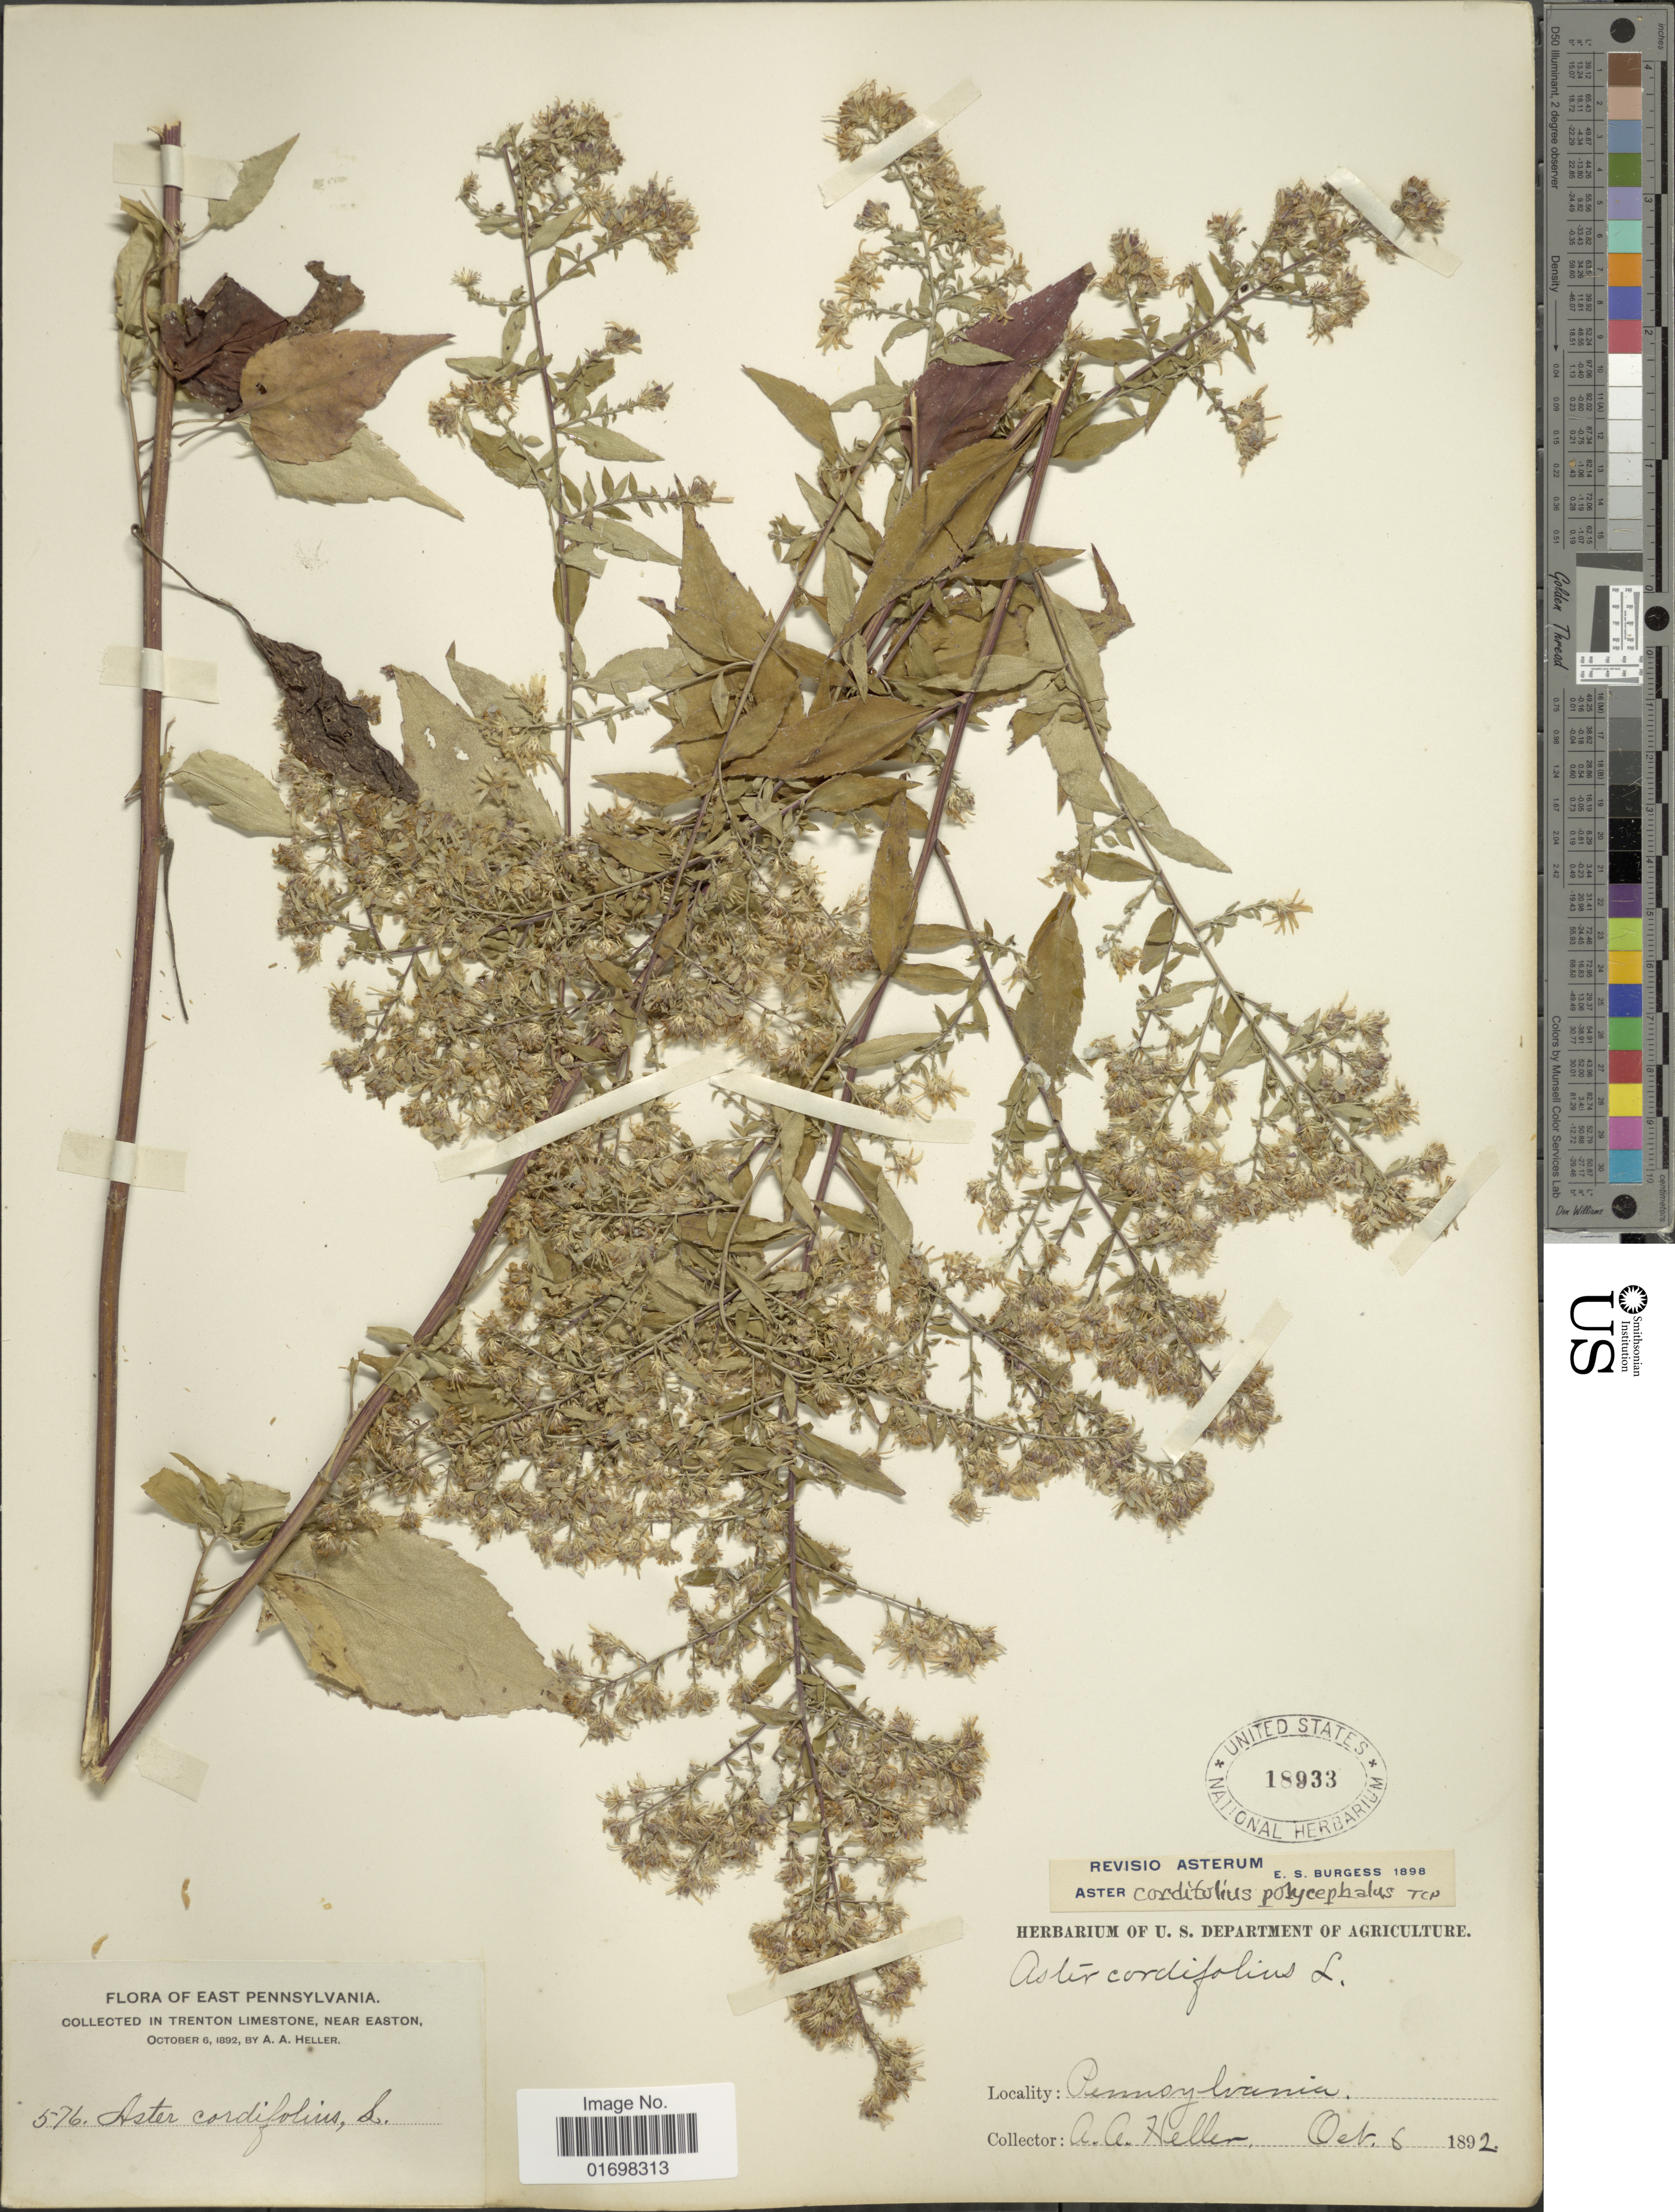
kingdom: Plantae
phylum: Tracheophyta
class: Magnoliopsida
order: Asterales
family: Asteraceae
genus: Symphyotrichum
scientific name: Symphyotrichum cordifolium var. polycephalum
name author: (Porter) G.L. Nesom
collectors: A. A. Heller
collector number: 576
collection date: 1892-10-06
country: United States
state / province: Pennsylvania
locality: East Pennsylvania. In Trenton Limestone, near Easton.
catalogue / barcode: US 18933